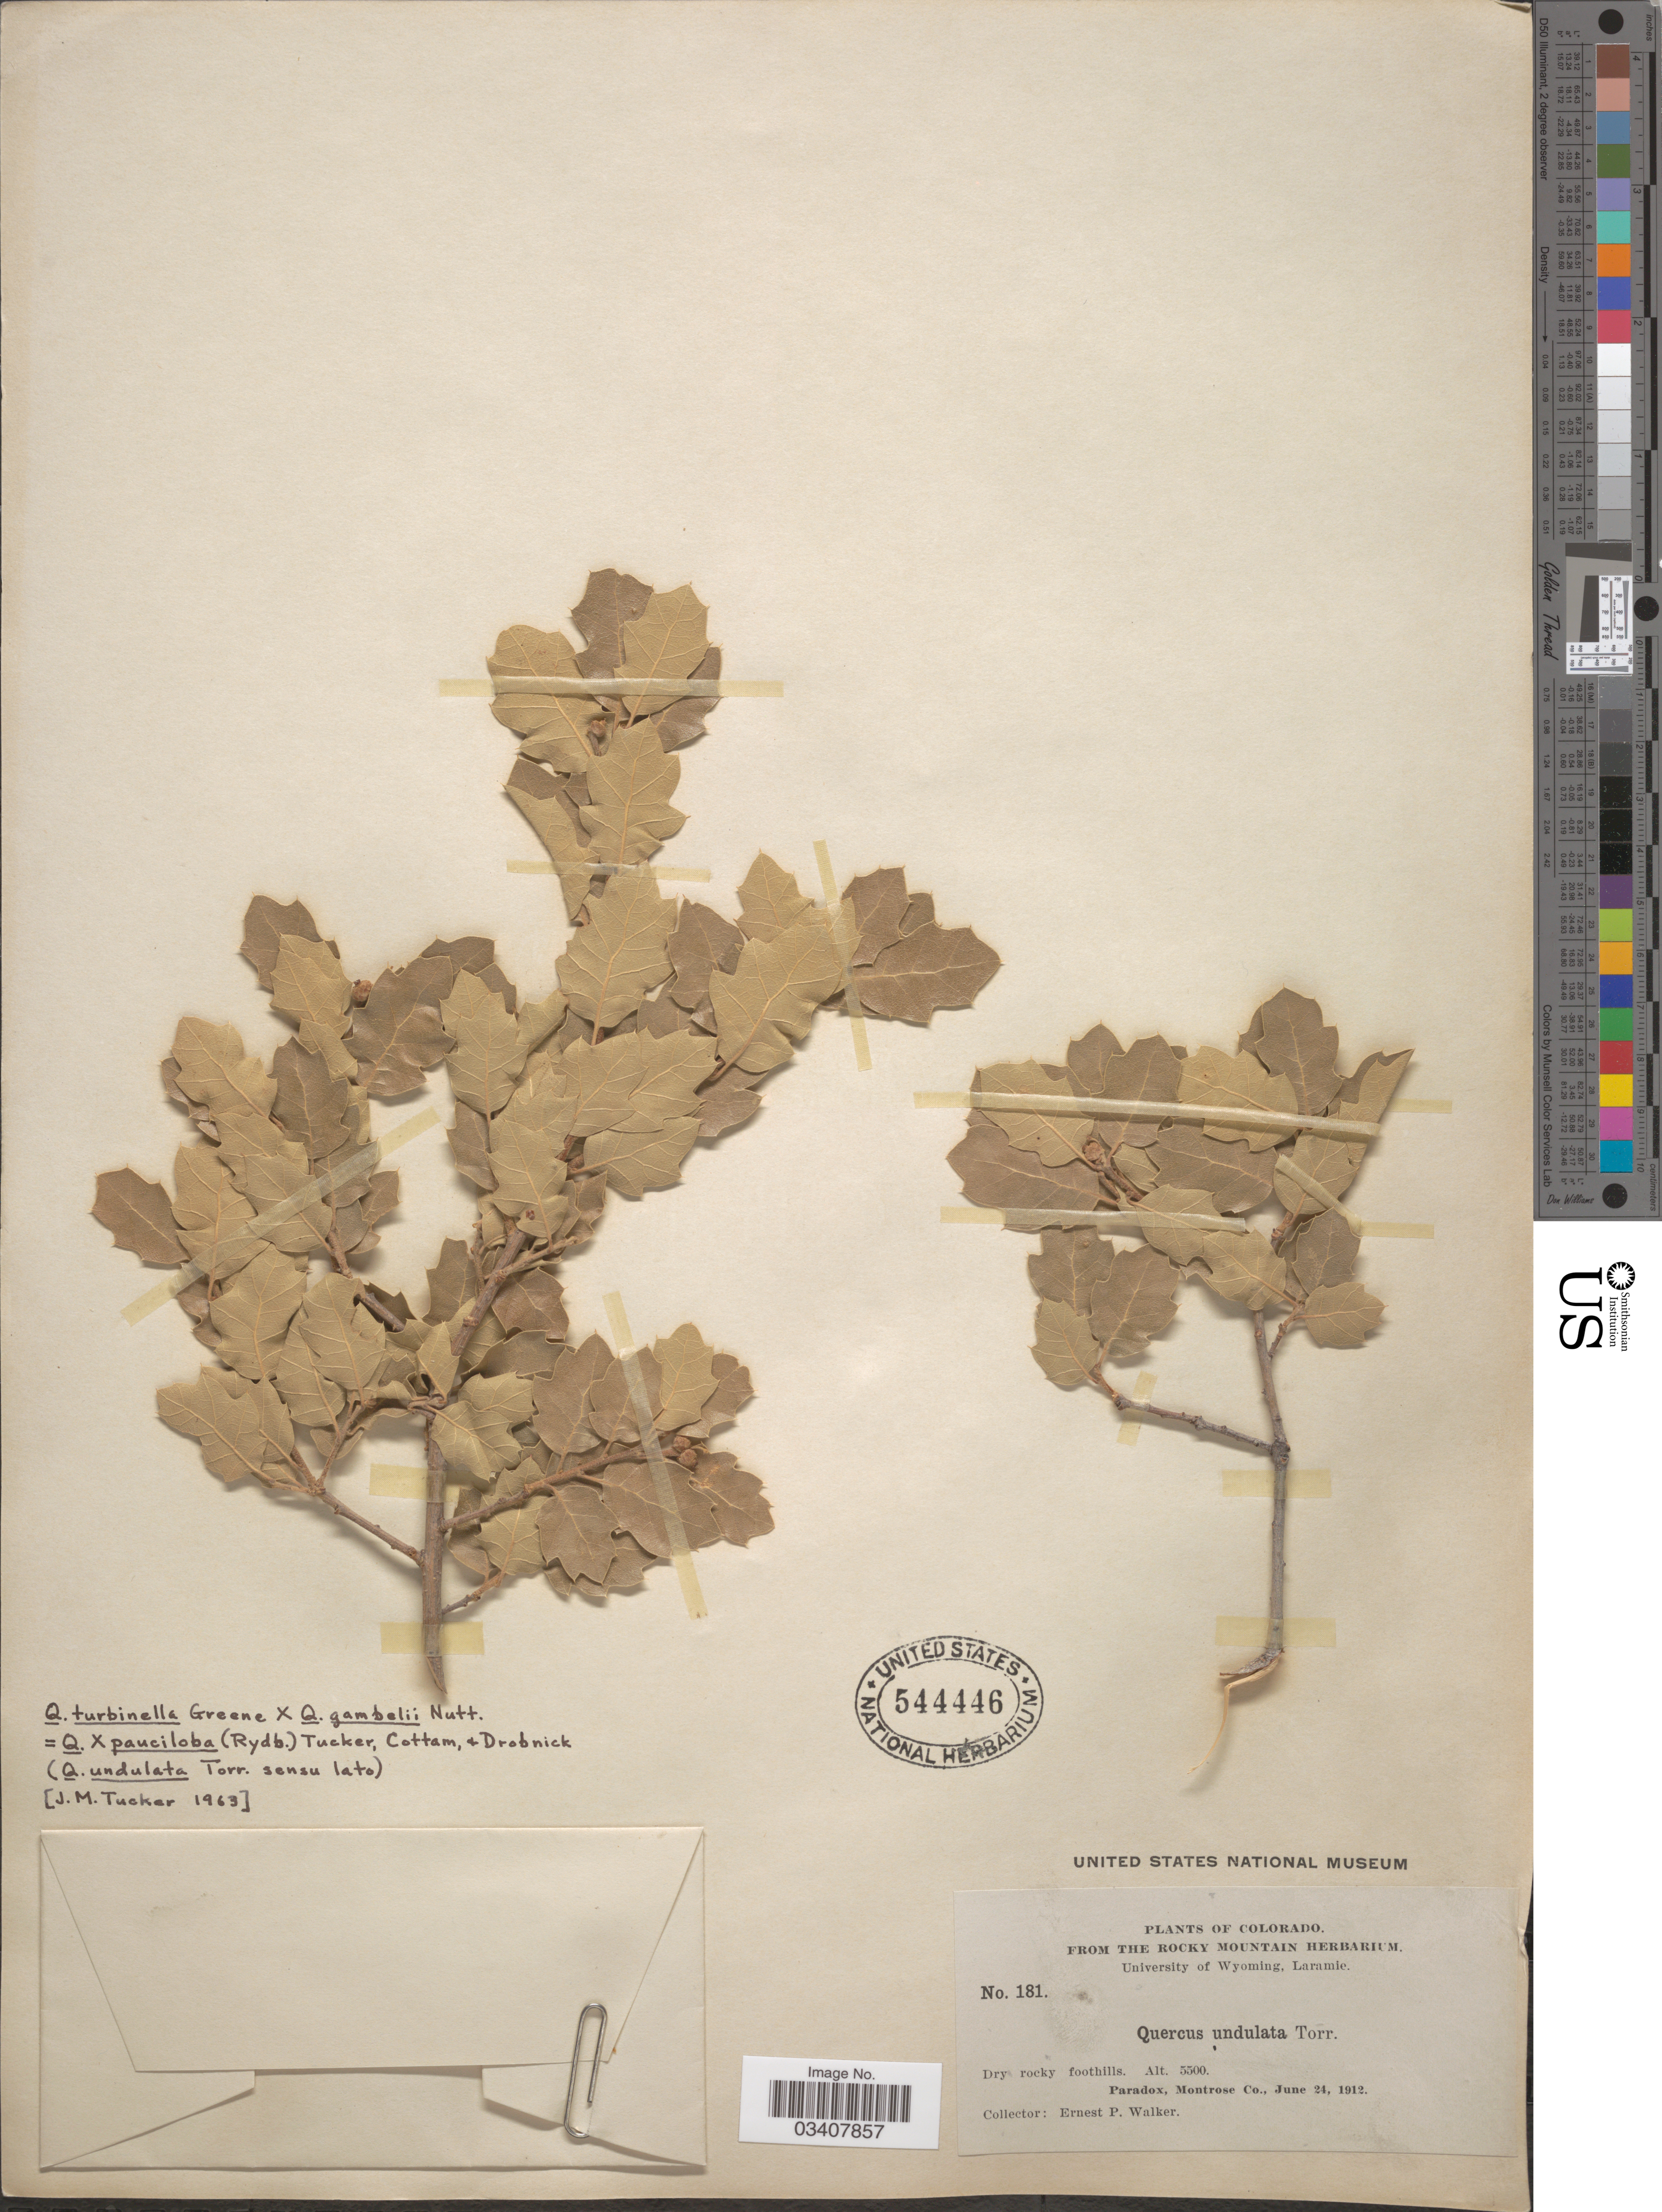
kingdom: Plantae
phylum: Tracheophyta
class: Magnoliopsida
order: Fagales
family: Fagaceae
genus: Quercus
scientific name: Quercus x pauciloba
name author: Rydb.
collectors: E. P. Walker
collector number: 181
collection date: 1912-06-24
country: United States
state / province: Colorado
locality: Paradox, Montrose Co.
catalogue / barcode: US 544446